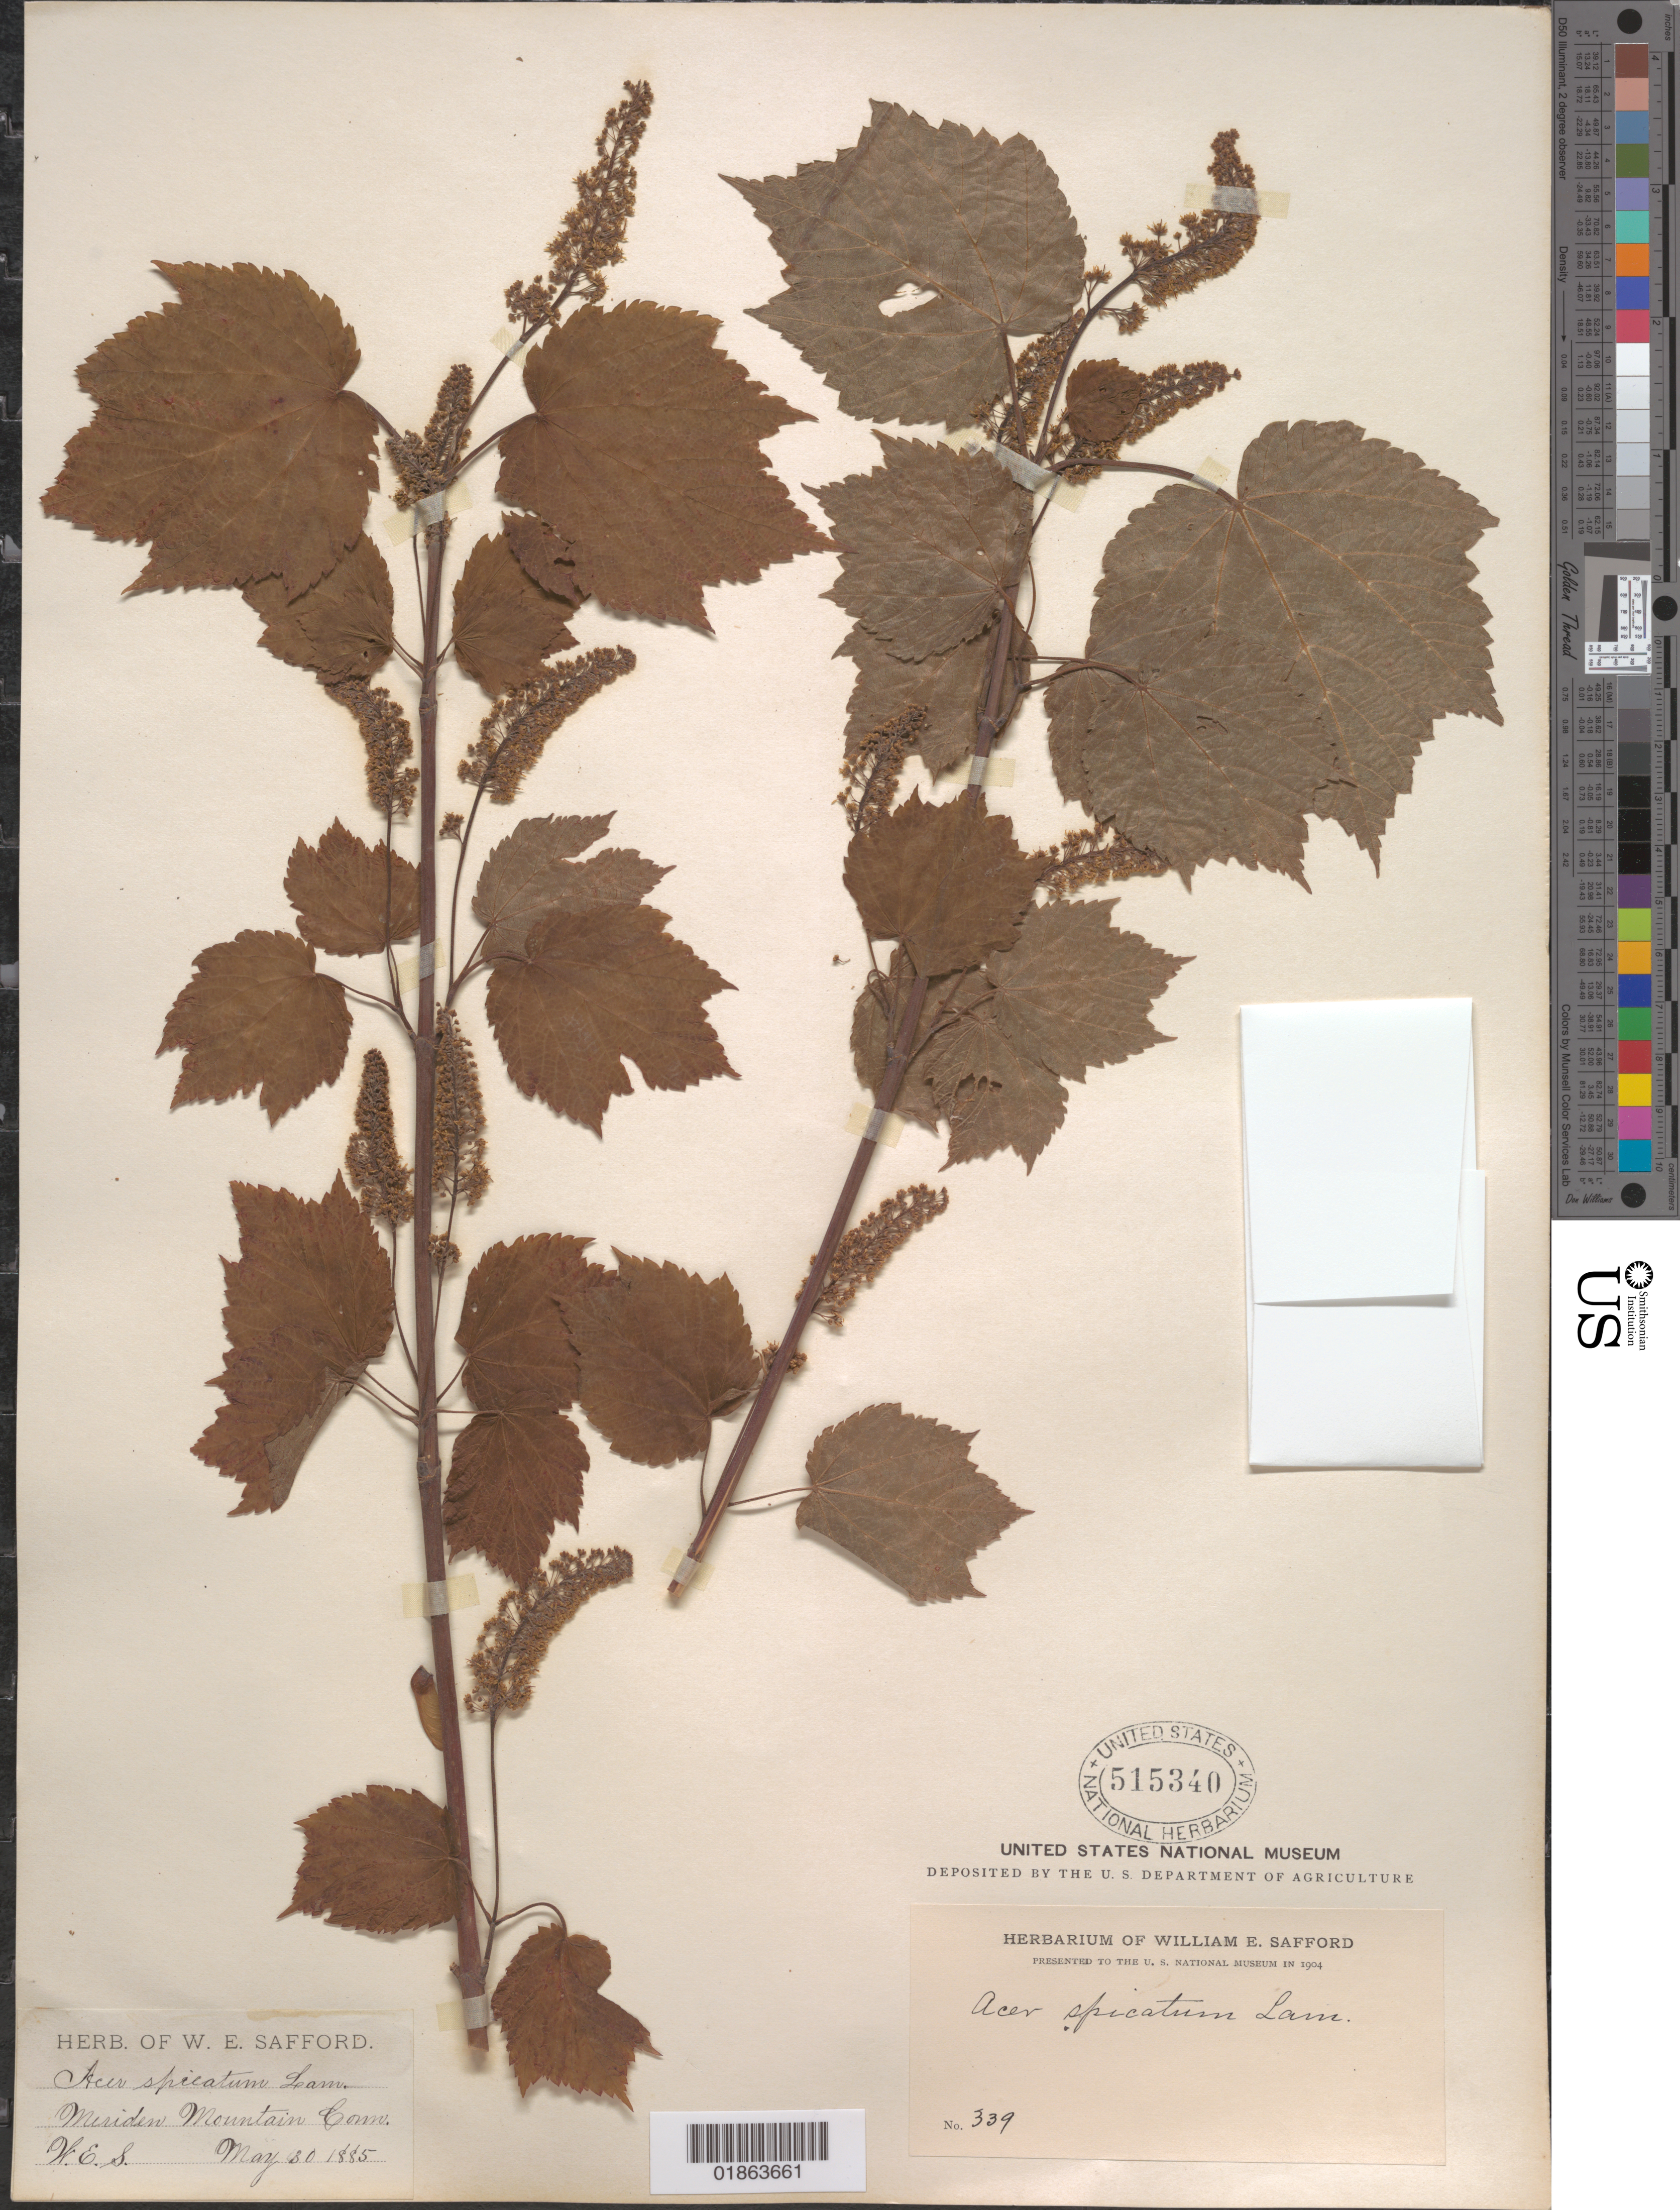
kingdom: Plantae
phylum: Tracheophyta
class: Magnoliopsida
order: Sapindales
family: Sapindaceae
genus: Acer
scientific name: Acer spicatum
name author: Lam.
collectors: W. E. Safford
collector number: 339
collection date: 1885-05-30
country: United States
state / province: Connecticut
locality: Meriden Mountain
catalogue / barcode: US 515340